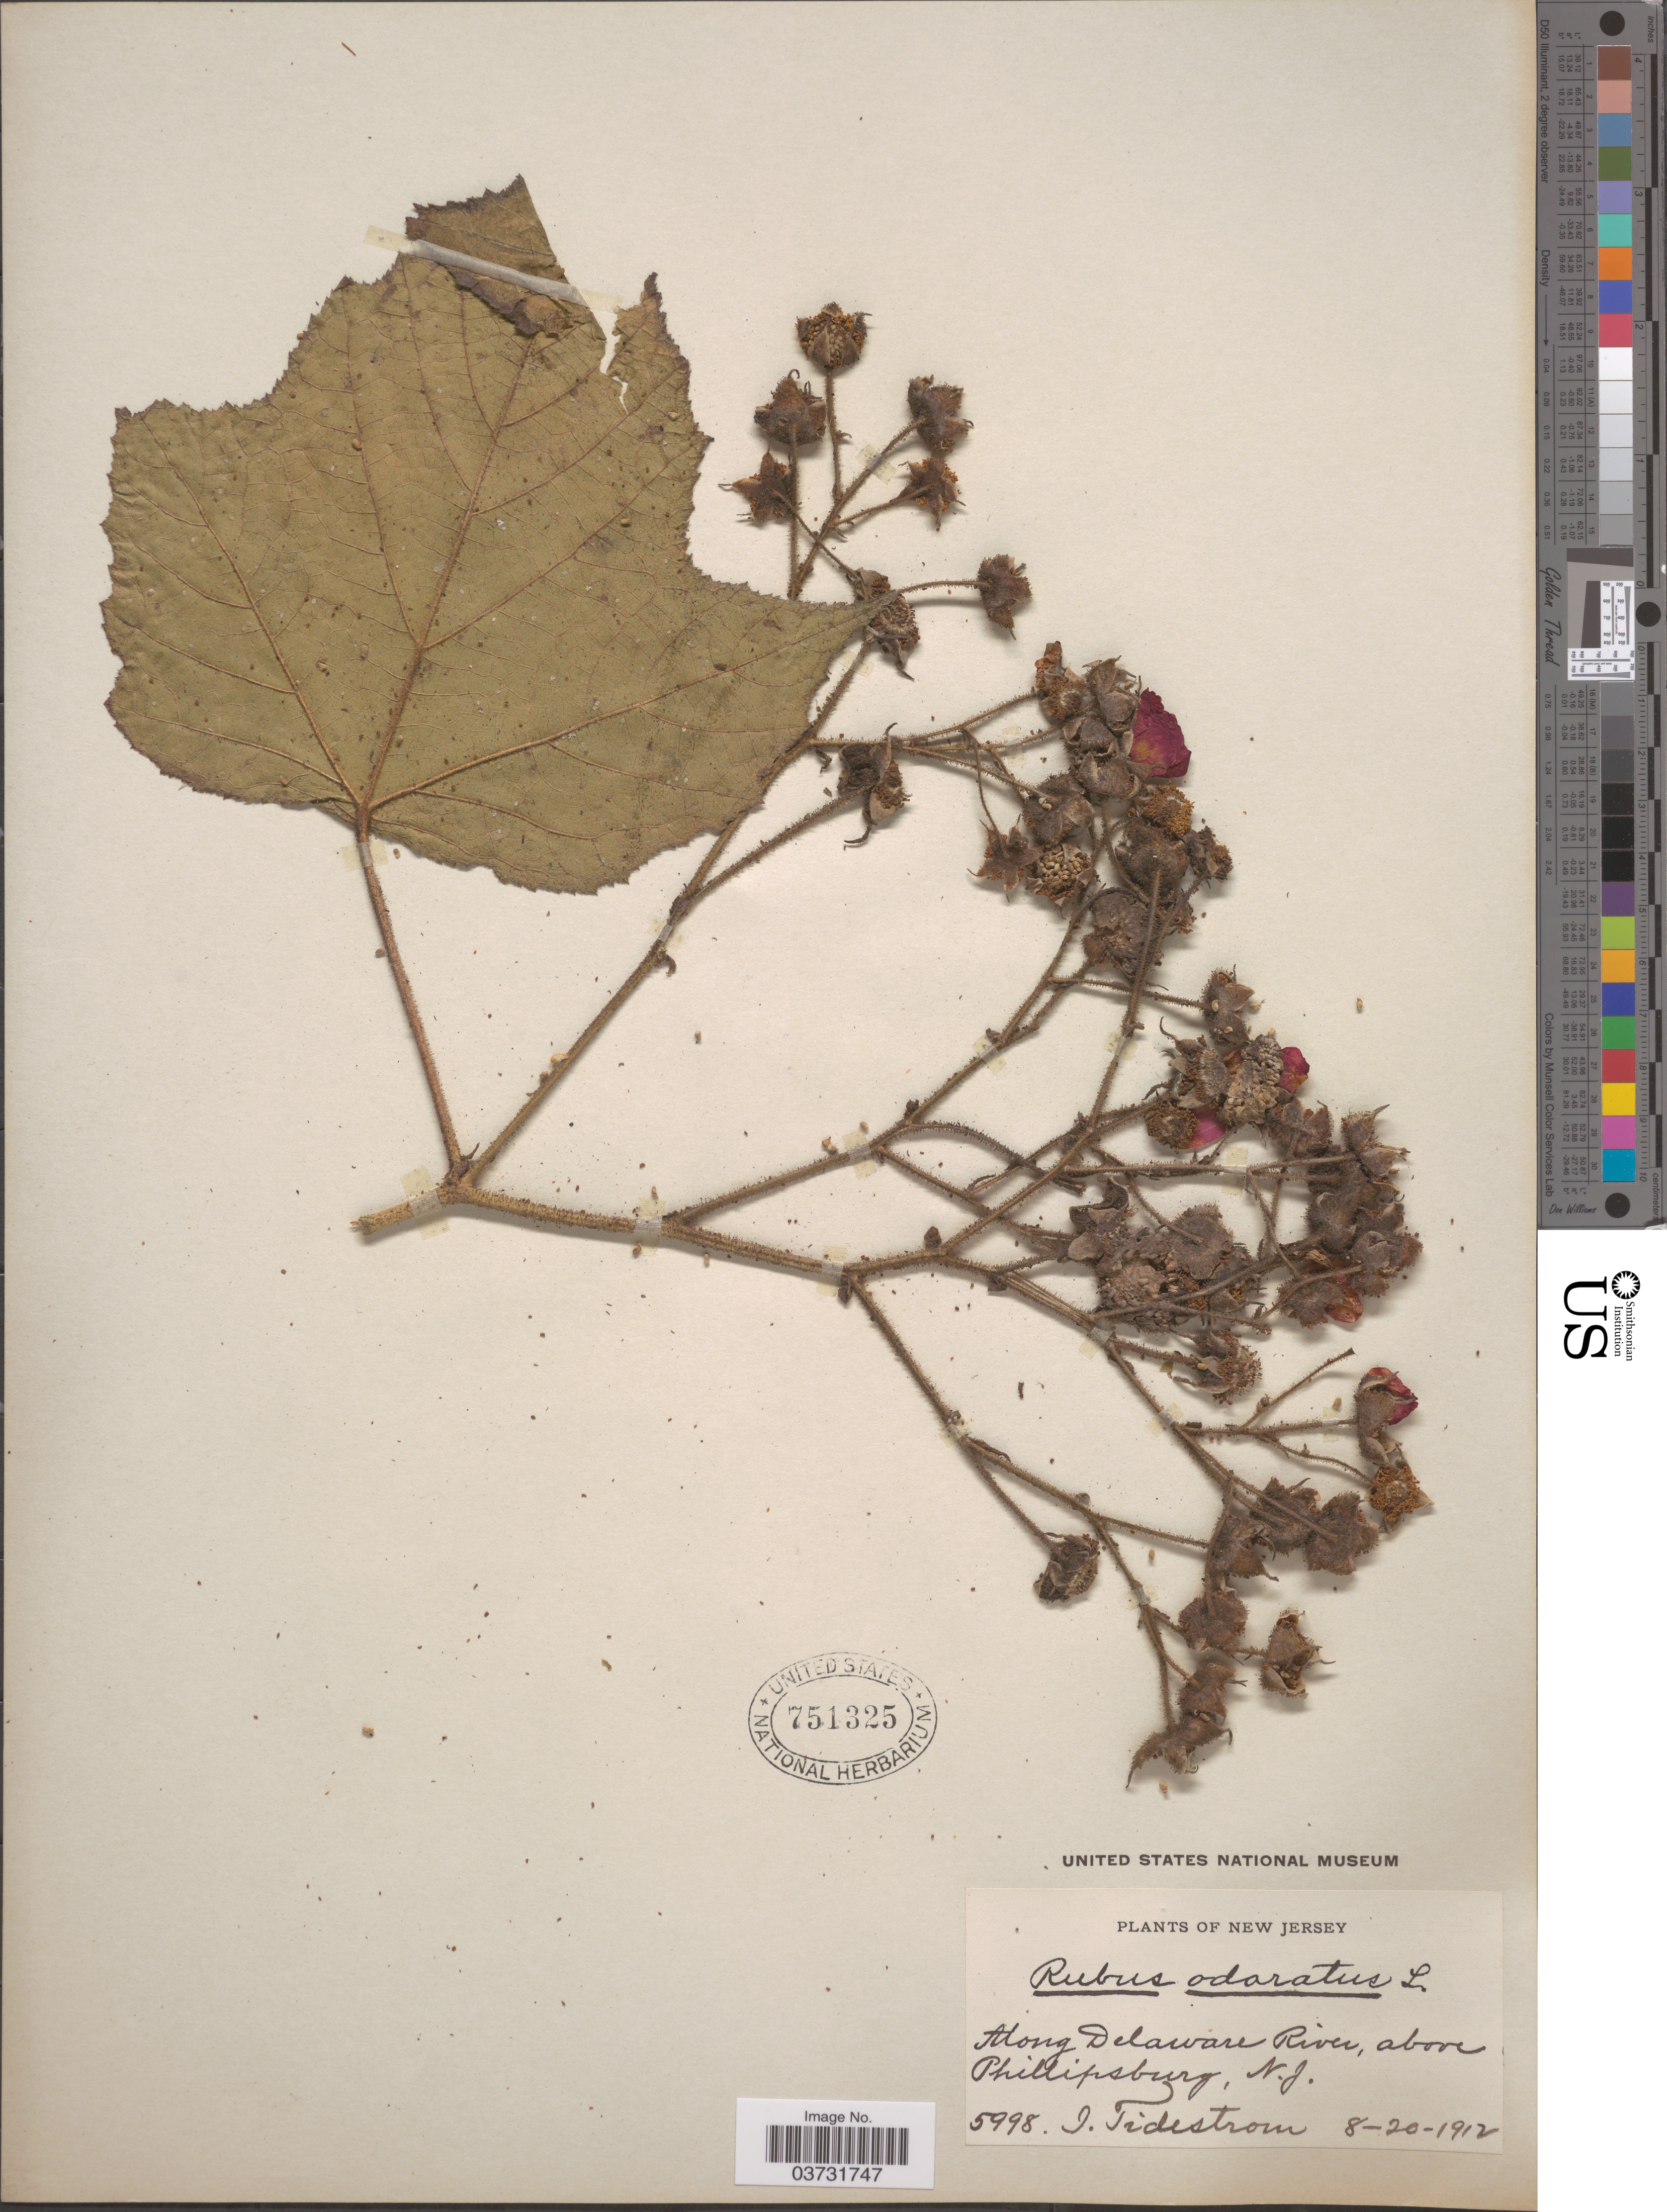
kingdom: Plantae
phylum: Tracheophyta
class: Magnoliopsida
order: Rosales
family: Rosaceae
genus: Rubus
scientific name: Rubus odoratus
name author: L.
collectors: I. F. Tidestrom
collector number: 5998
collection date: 1912-08-20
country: United States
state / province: New Jersey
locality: Along Delaware River, above Phillipsburg.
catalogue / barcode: US 751325